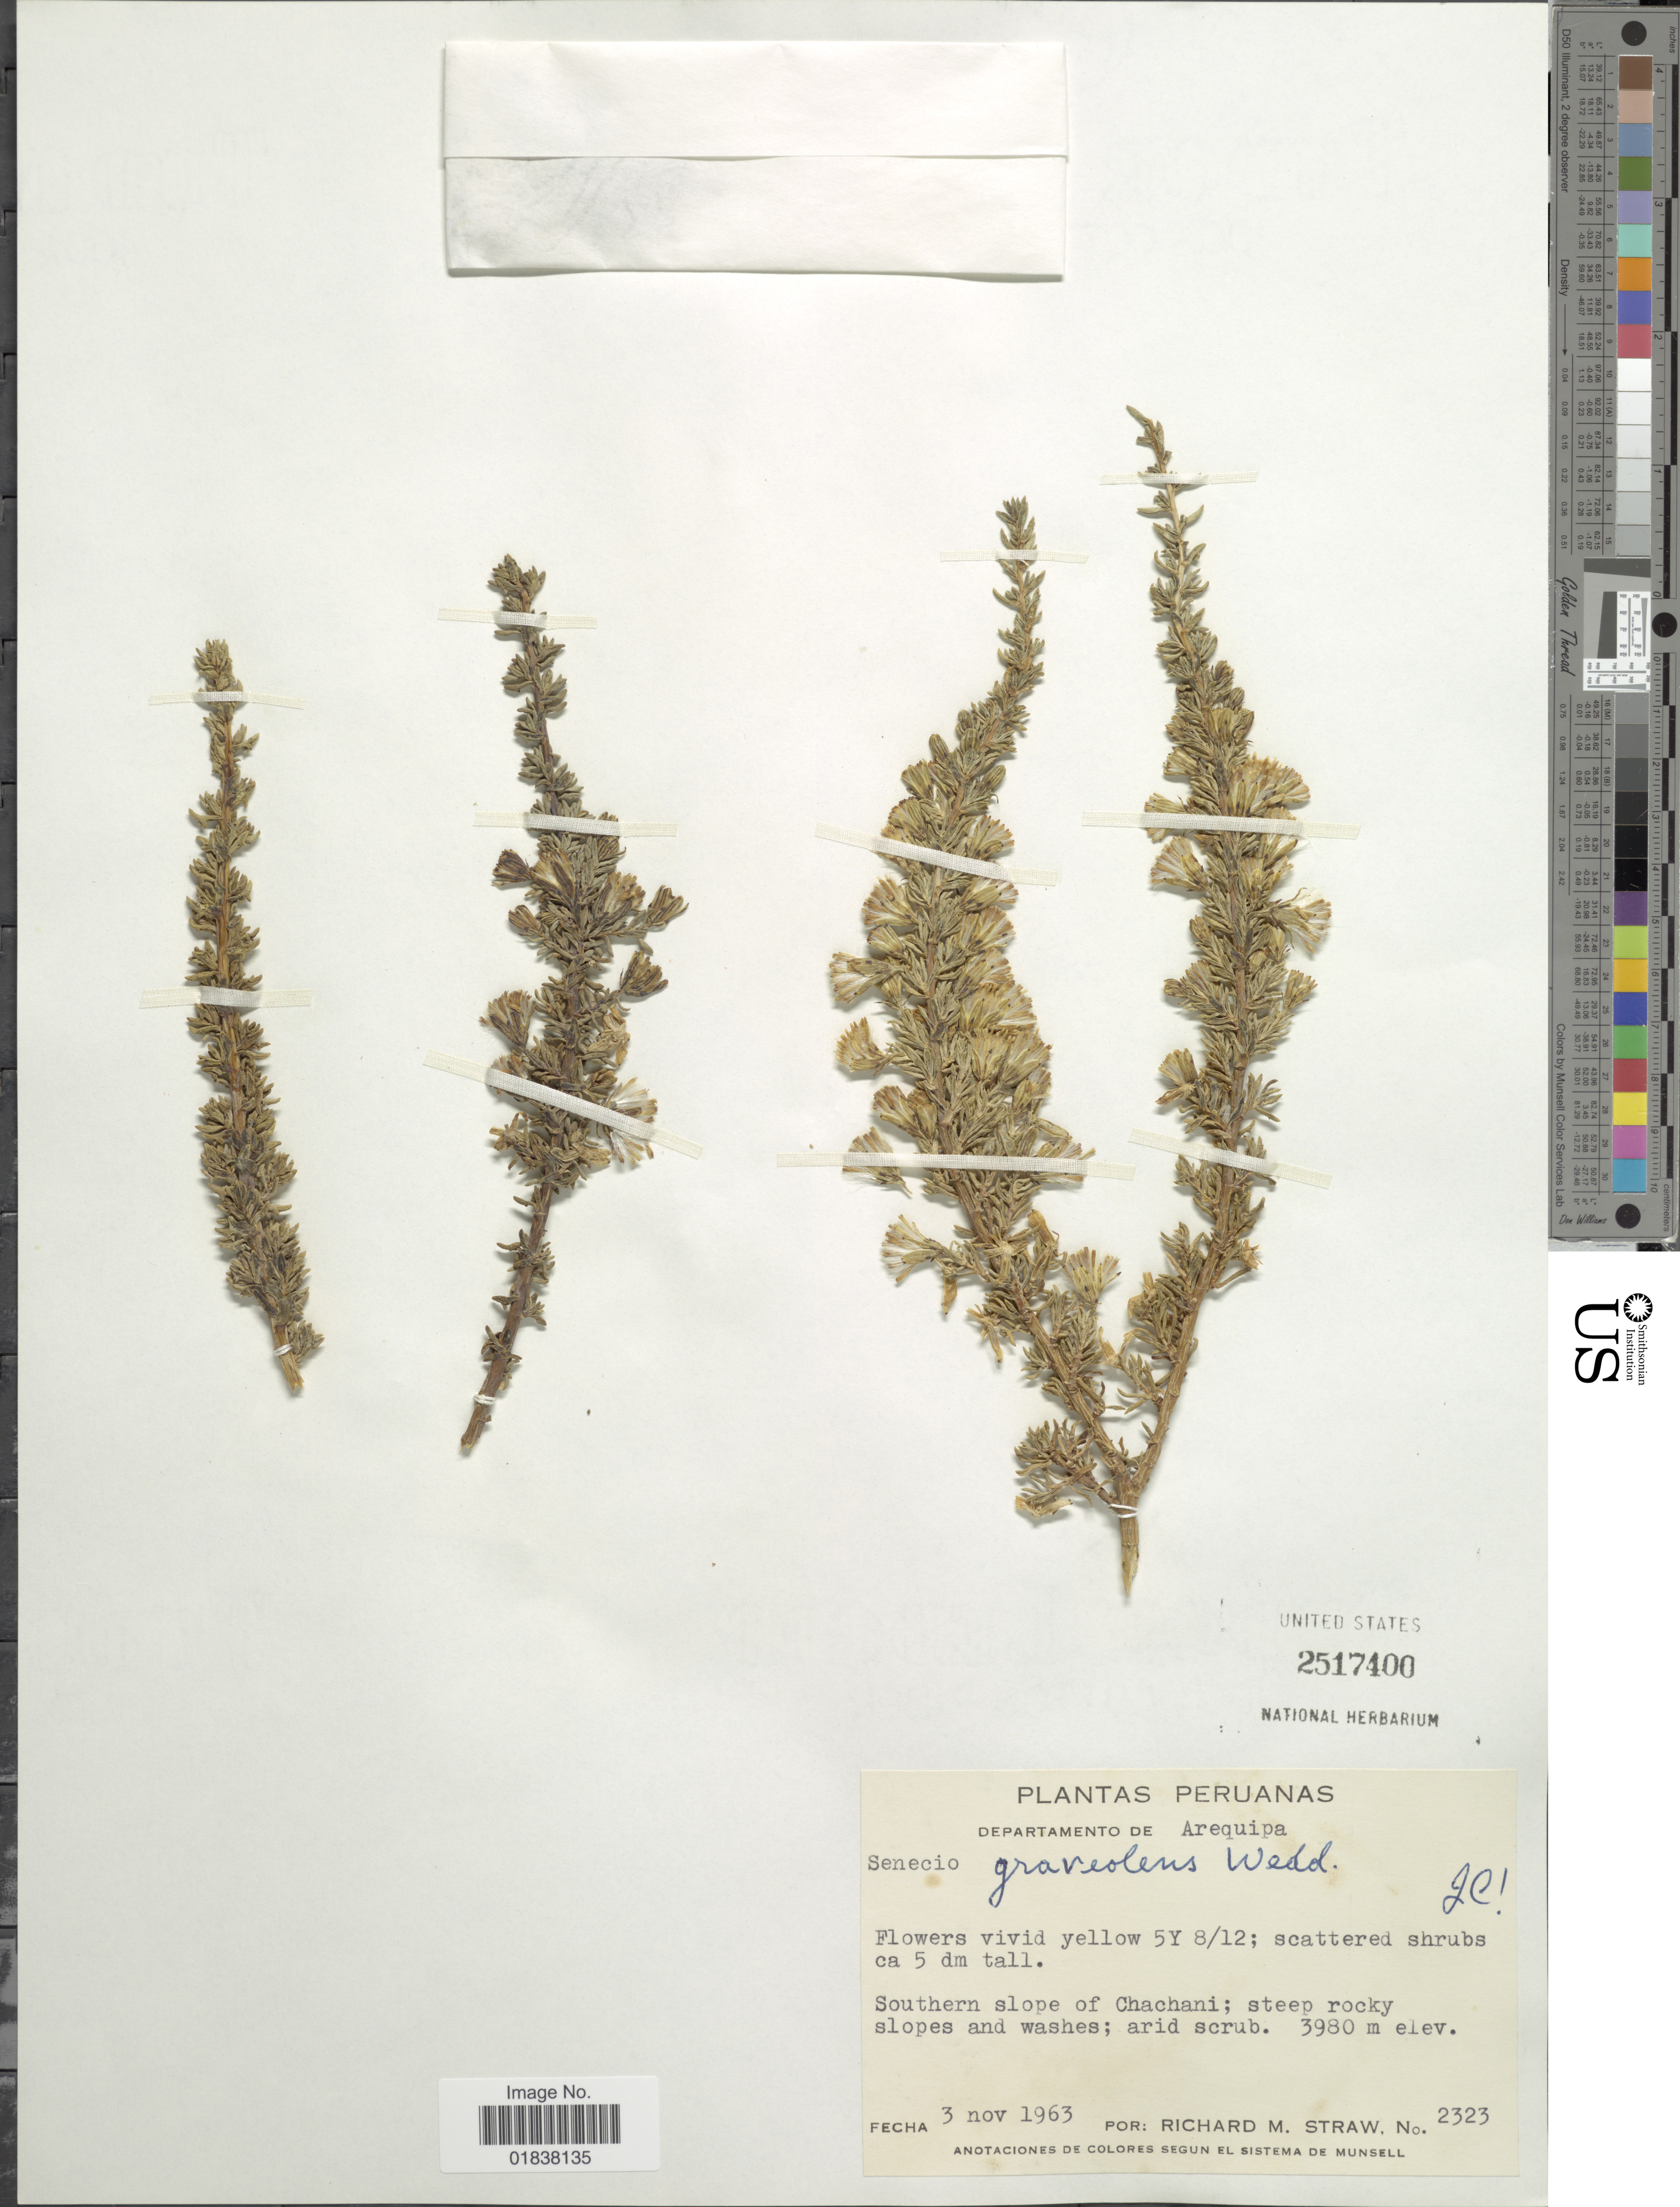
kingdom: Plantae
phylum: Tracheophyta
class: Magnoliopsida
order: Asterales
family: Asteraceae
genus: Senecio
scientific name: Senecio nutans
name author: Sch. Bip.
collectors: R. M. Straw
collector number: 2323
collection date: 1963-11-03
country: Peru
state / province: Arequipa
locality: Southern slope of Chachani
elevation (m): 3980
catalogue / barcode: US 2517400